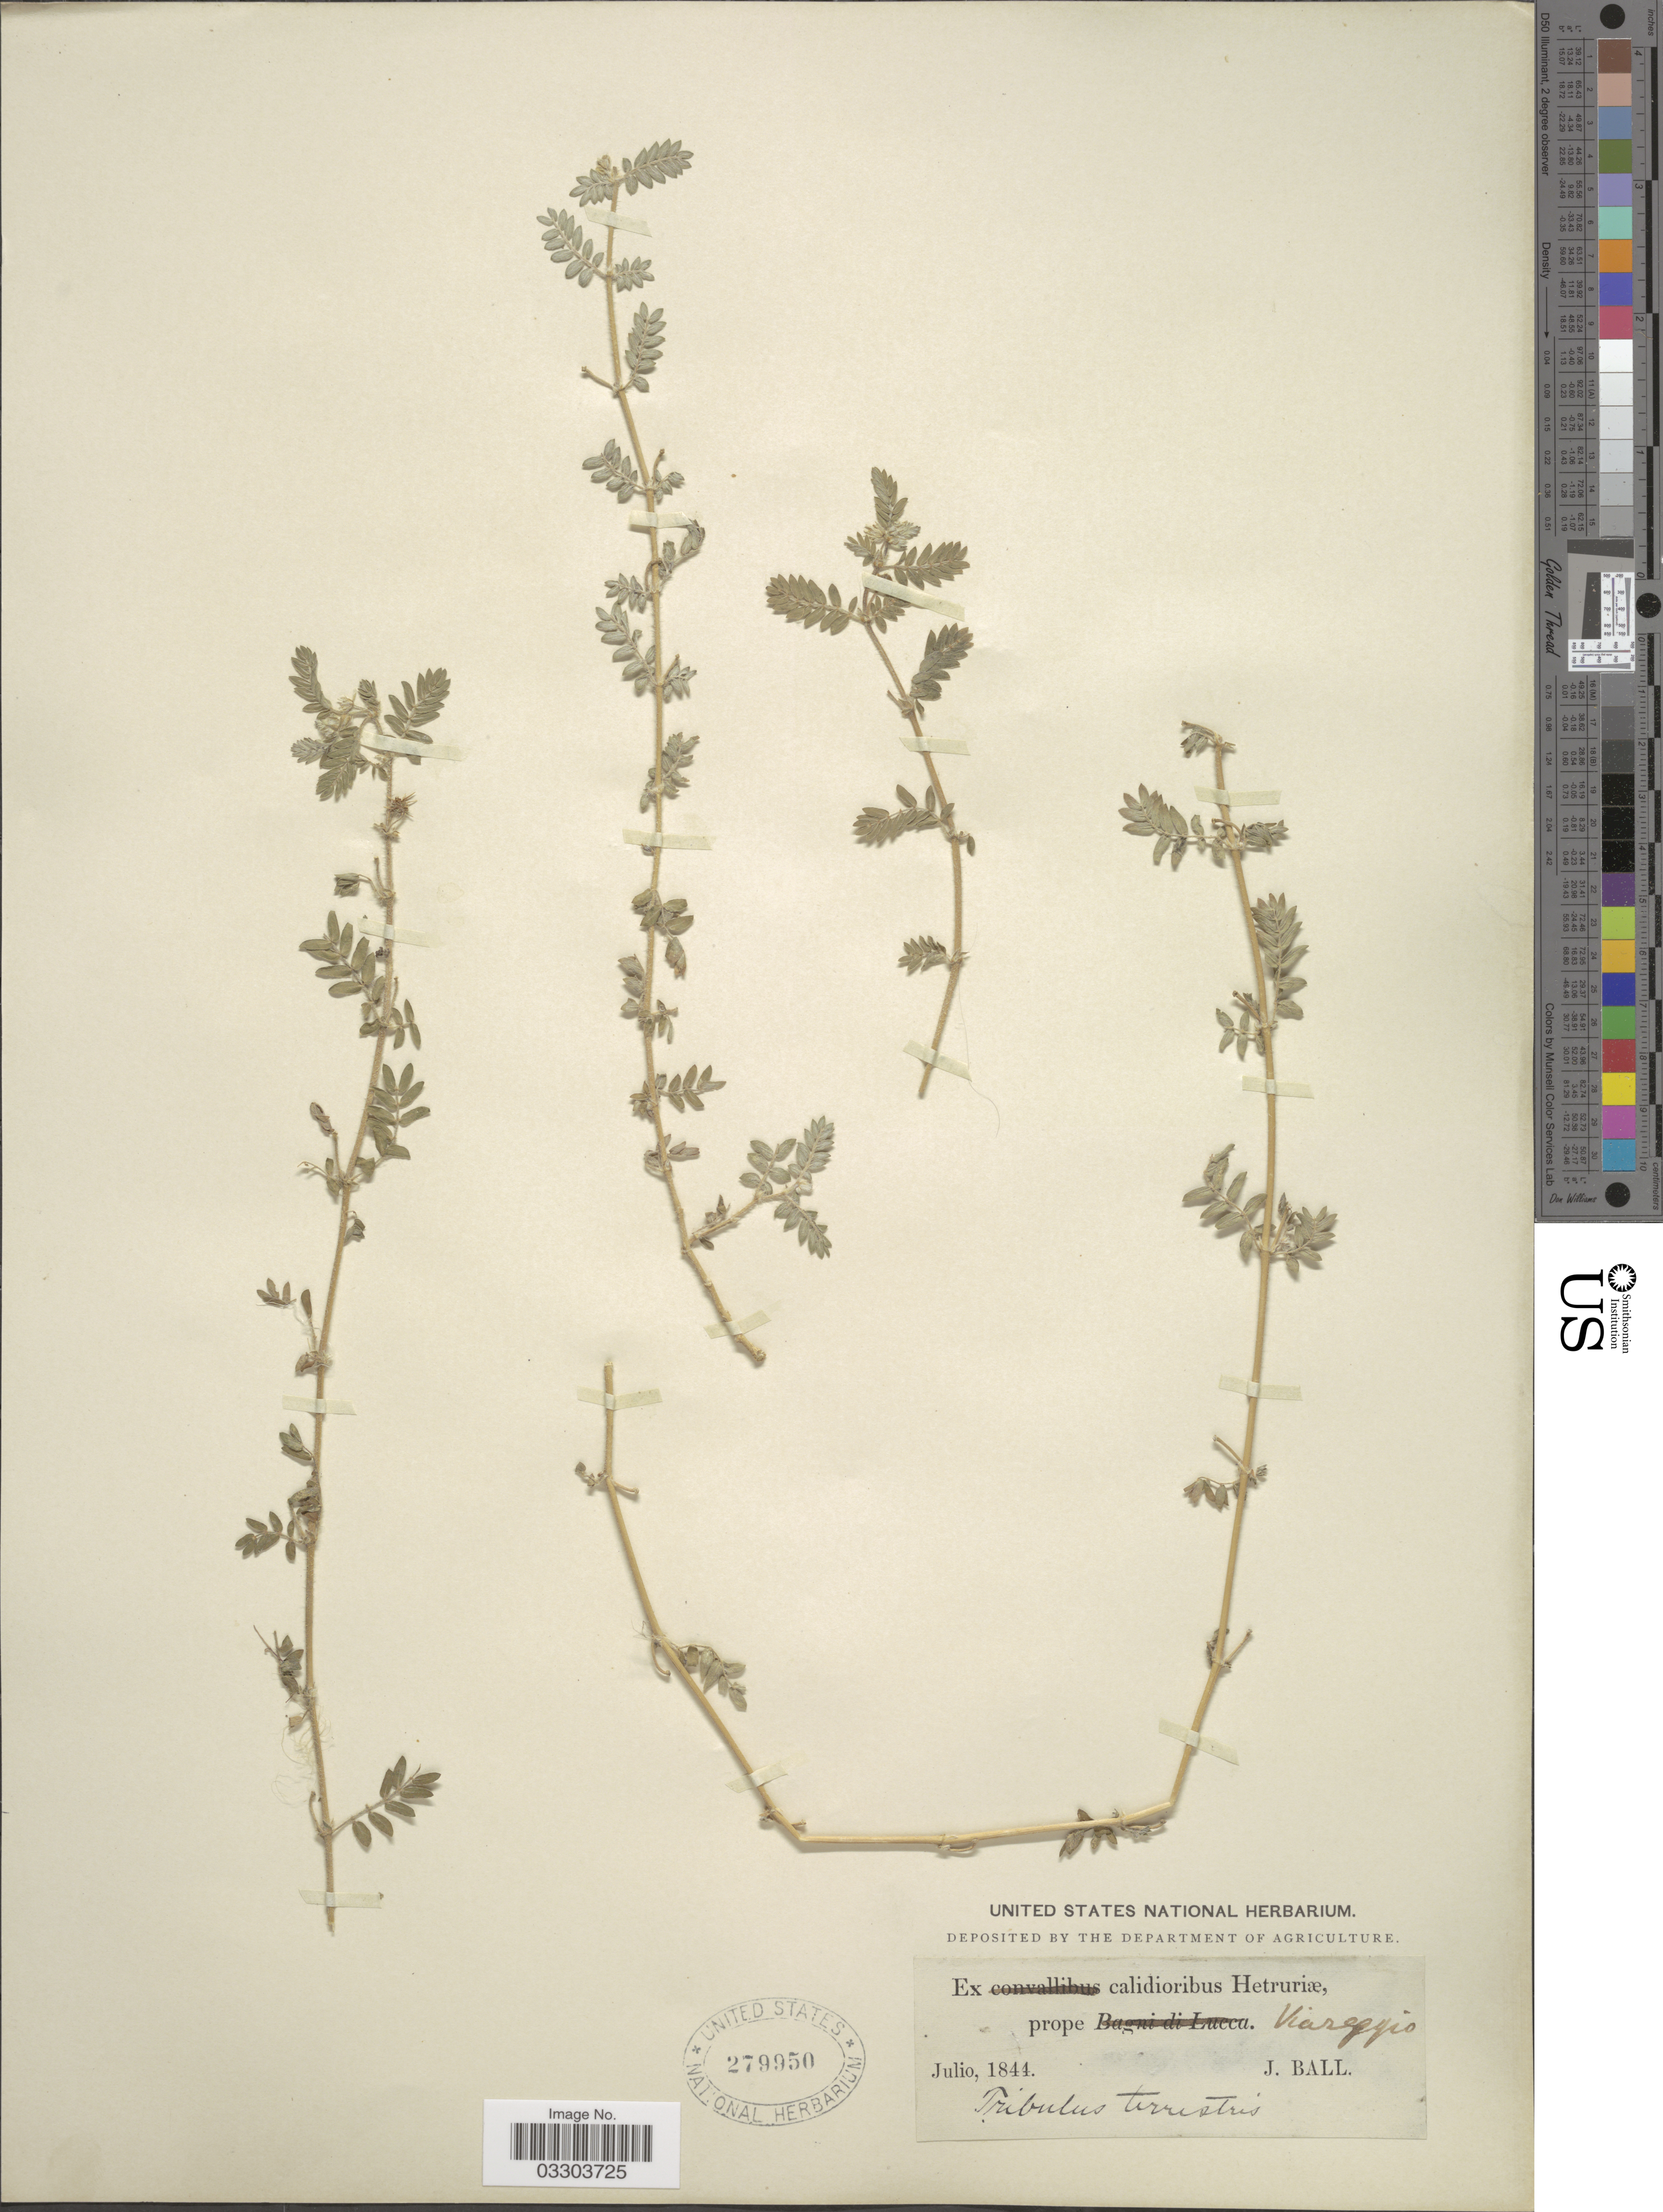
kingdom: Plantae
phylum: Tracheophyta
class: Magnoliopsida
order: Zygophyllales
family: Zygophyllaceae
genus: Tribulus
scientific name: Tribulus terrestris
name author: L.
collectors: J. Ball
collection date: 1844-07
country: Italy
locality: Ex calidioribus Hetruriæ, prope Viareggio.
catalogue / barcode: US 279950